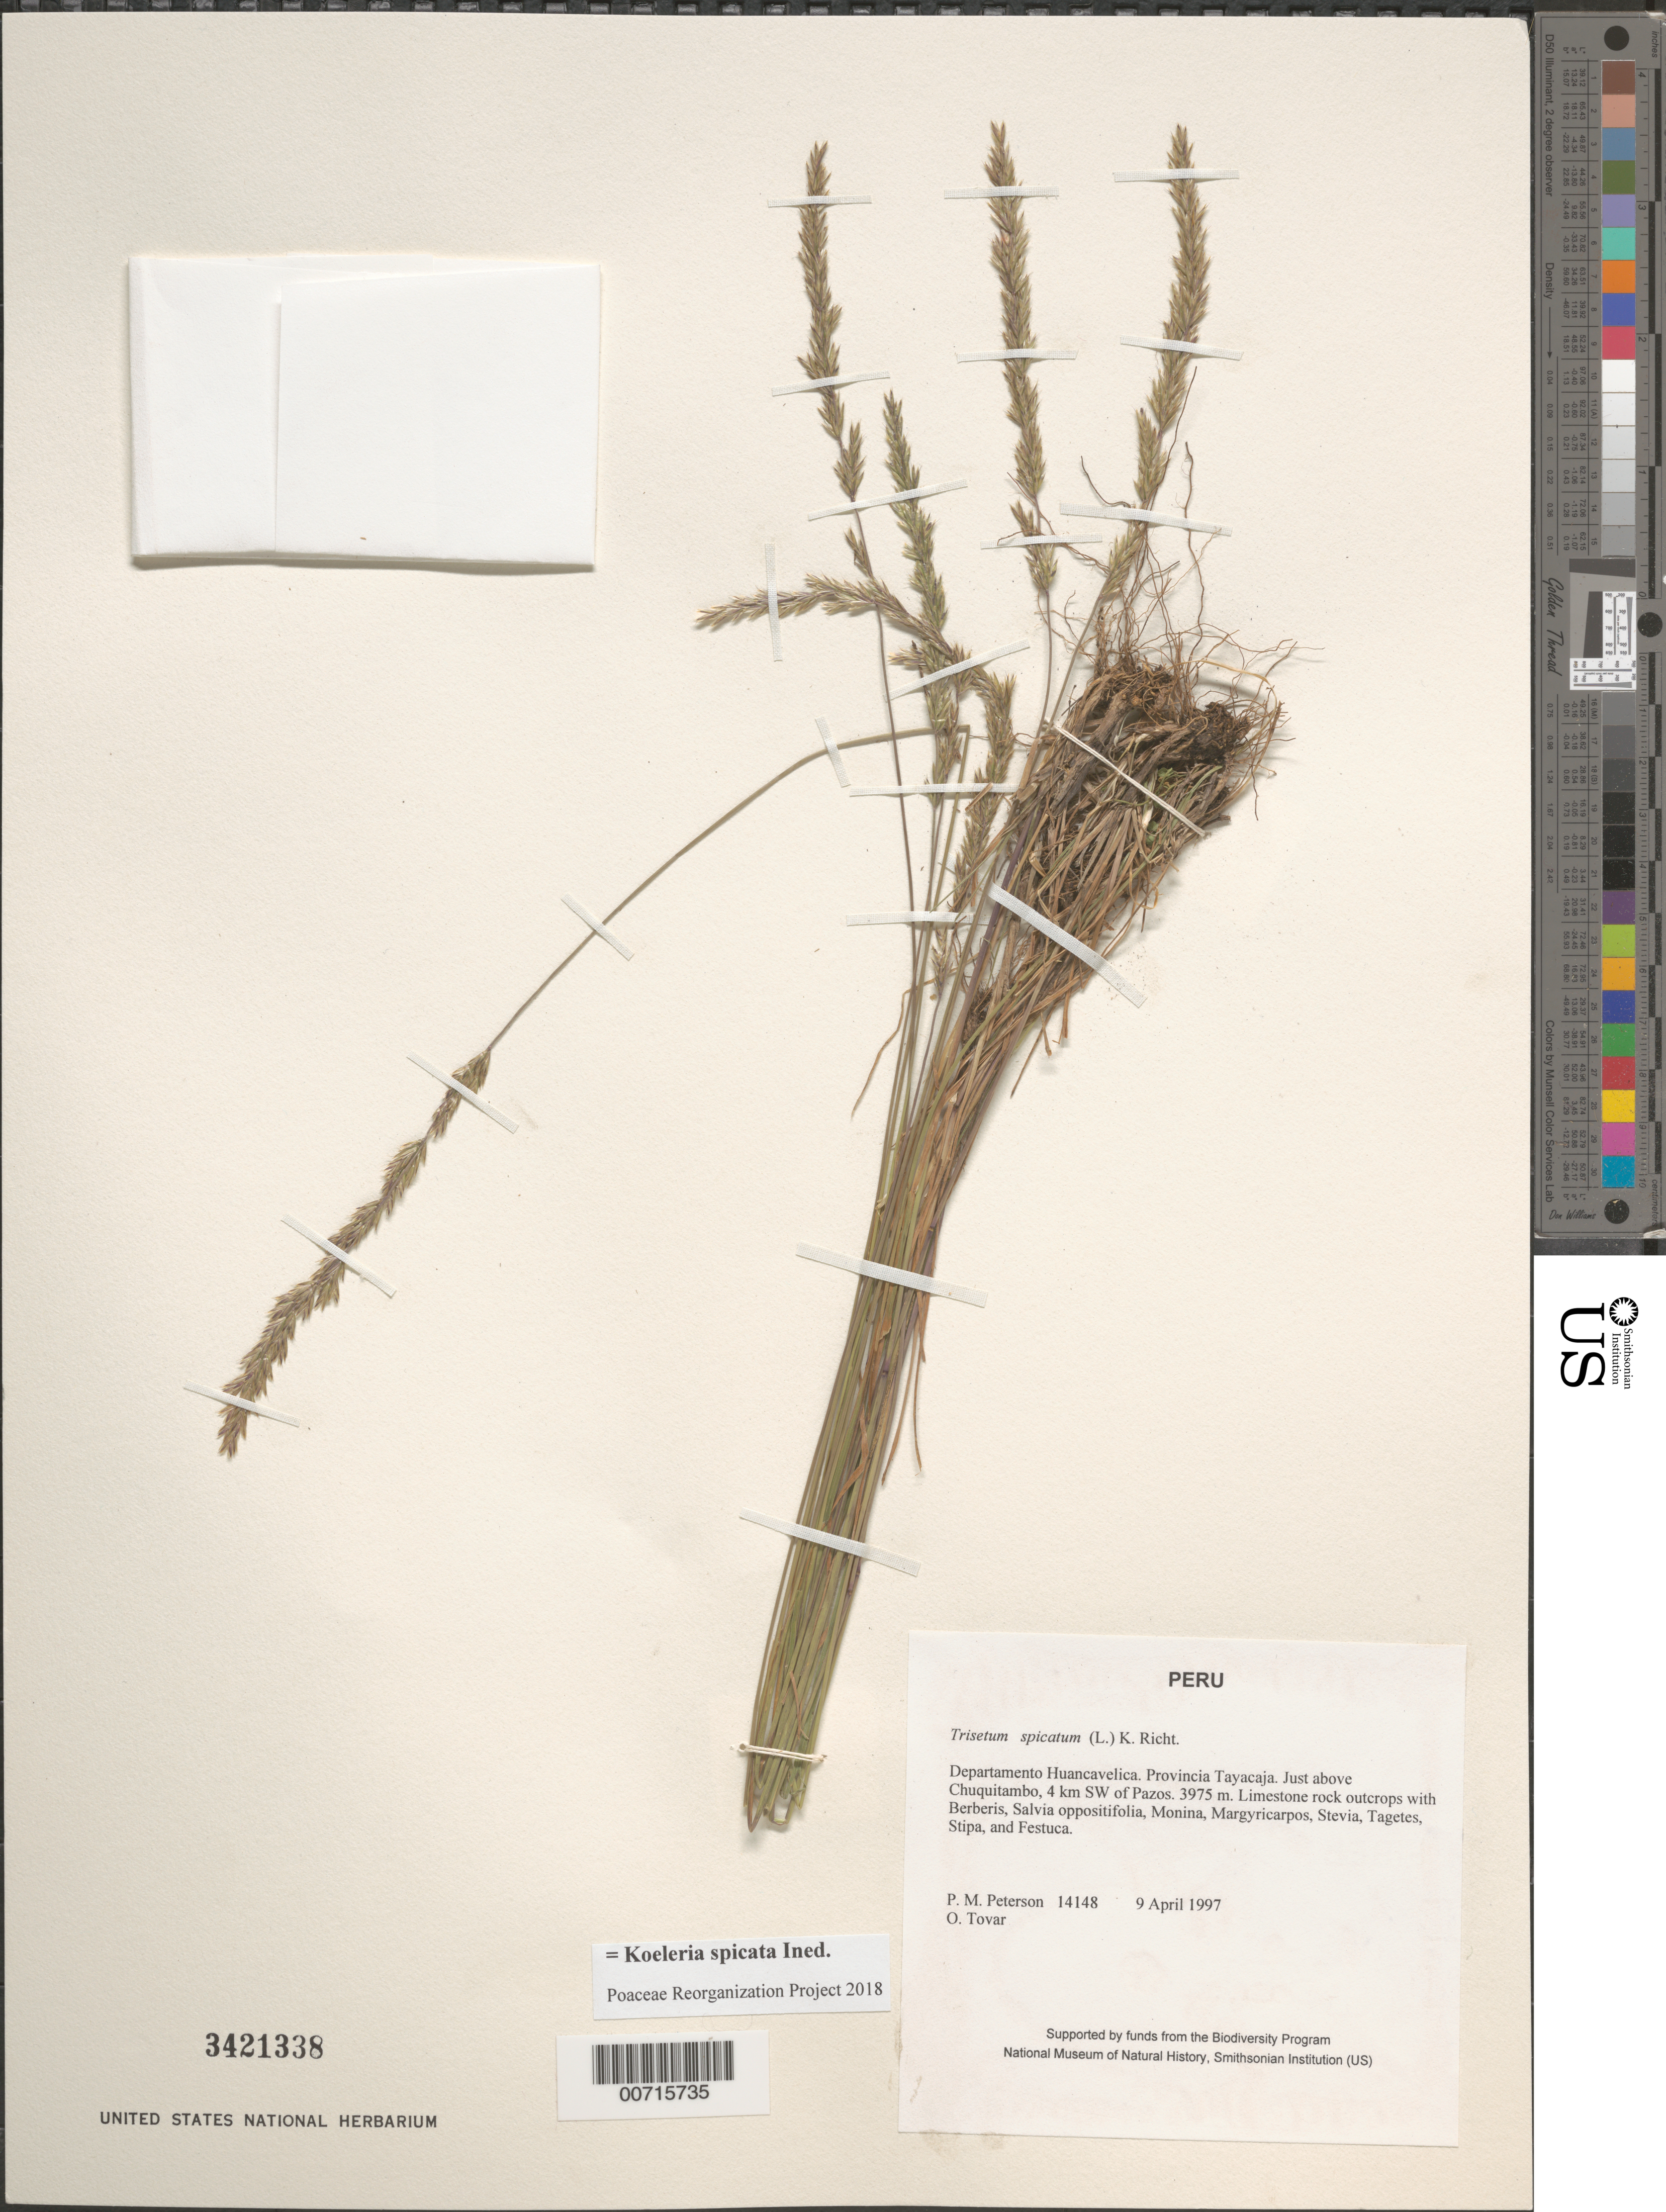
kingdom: Plantae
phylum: Tracheophyta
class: Liliopsida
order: Poales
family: Poaceae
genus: Koeleria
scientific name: Koeleria spicata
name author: (L.) Barberá et al.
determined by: Poaceae Reorganization Project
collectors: P. M. Peterson & Ó. Tovar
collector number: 14148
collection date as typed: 09 Apr 1997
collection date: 1997-04-09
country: Peru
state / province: Huancavelica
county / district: Tayacaja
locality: Just above Chuquitambo, 4 km SW of Pazos.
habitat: Limestone rock outcrops with Berberis, Salvia oppositifolia, Monina, Margyricarpos, Stevia, Tagetes, Stipa, and Festuca.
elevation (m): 3975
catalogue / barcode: US 3421338